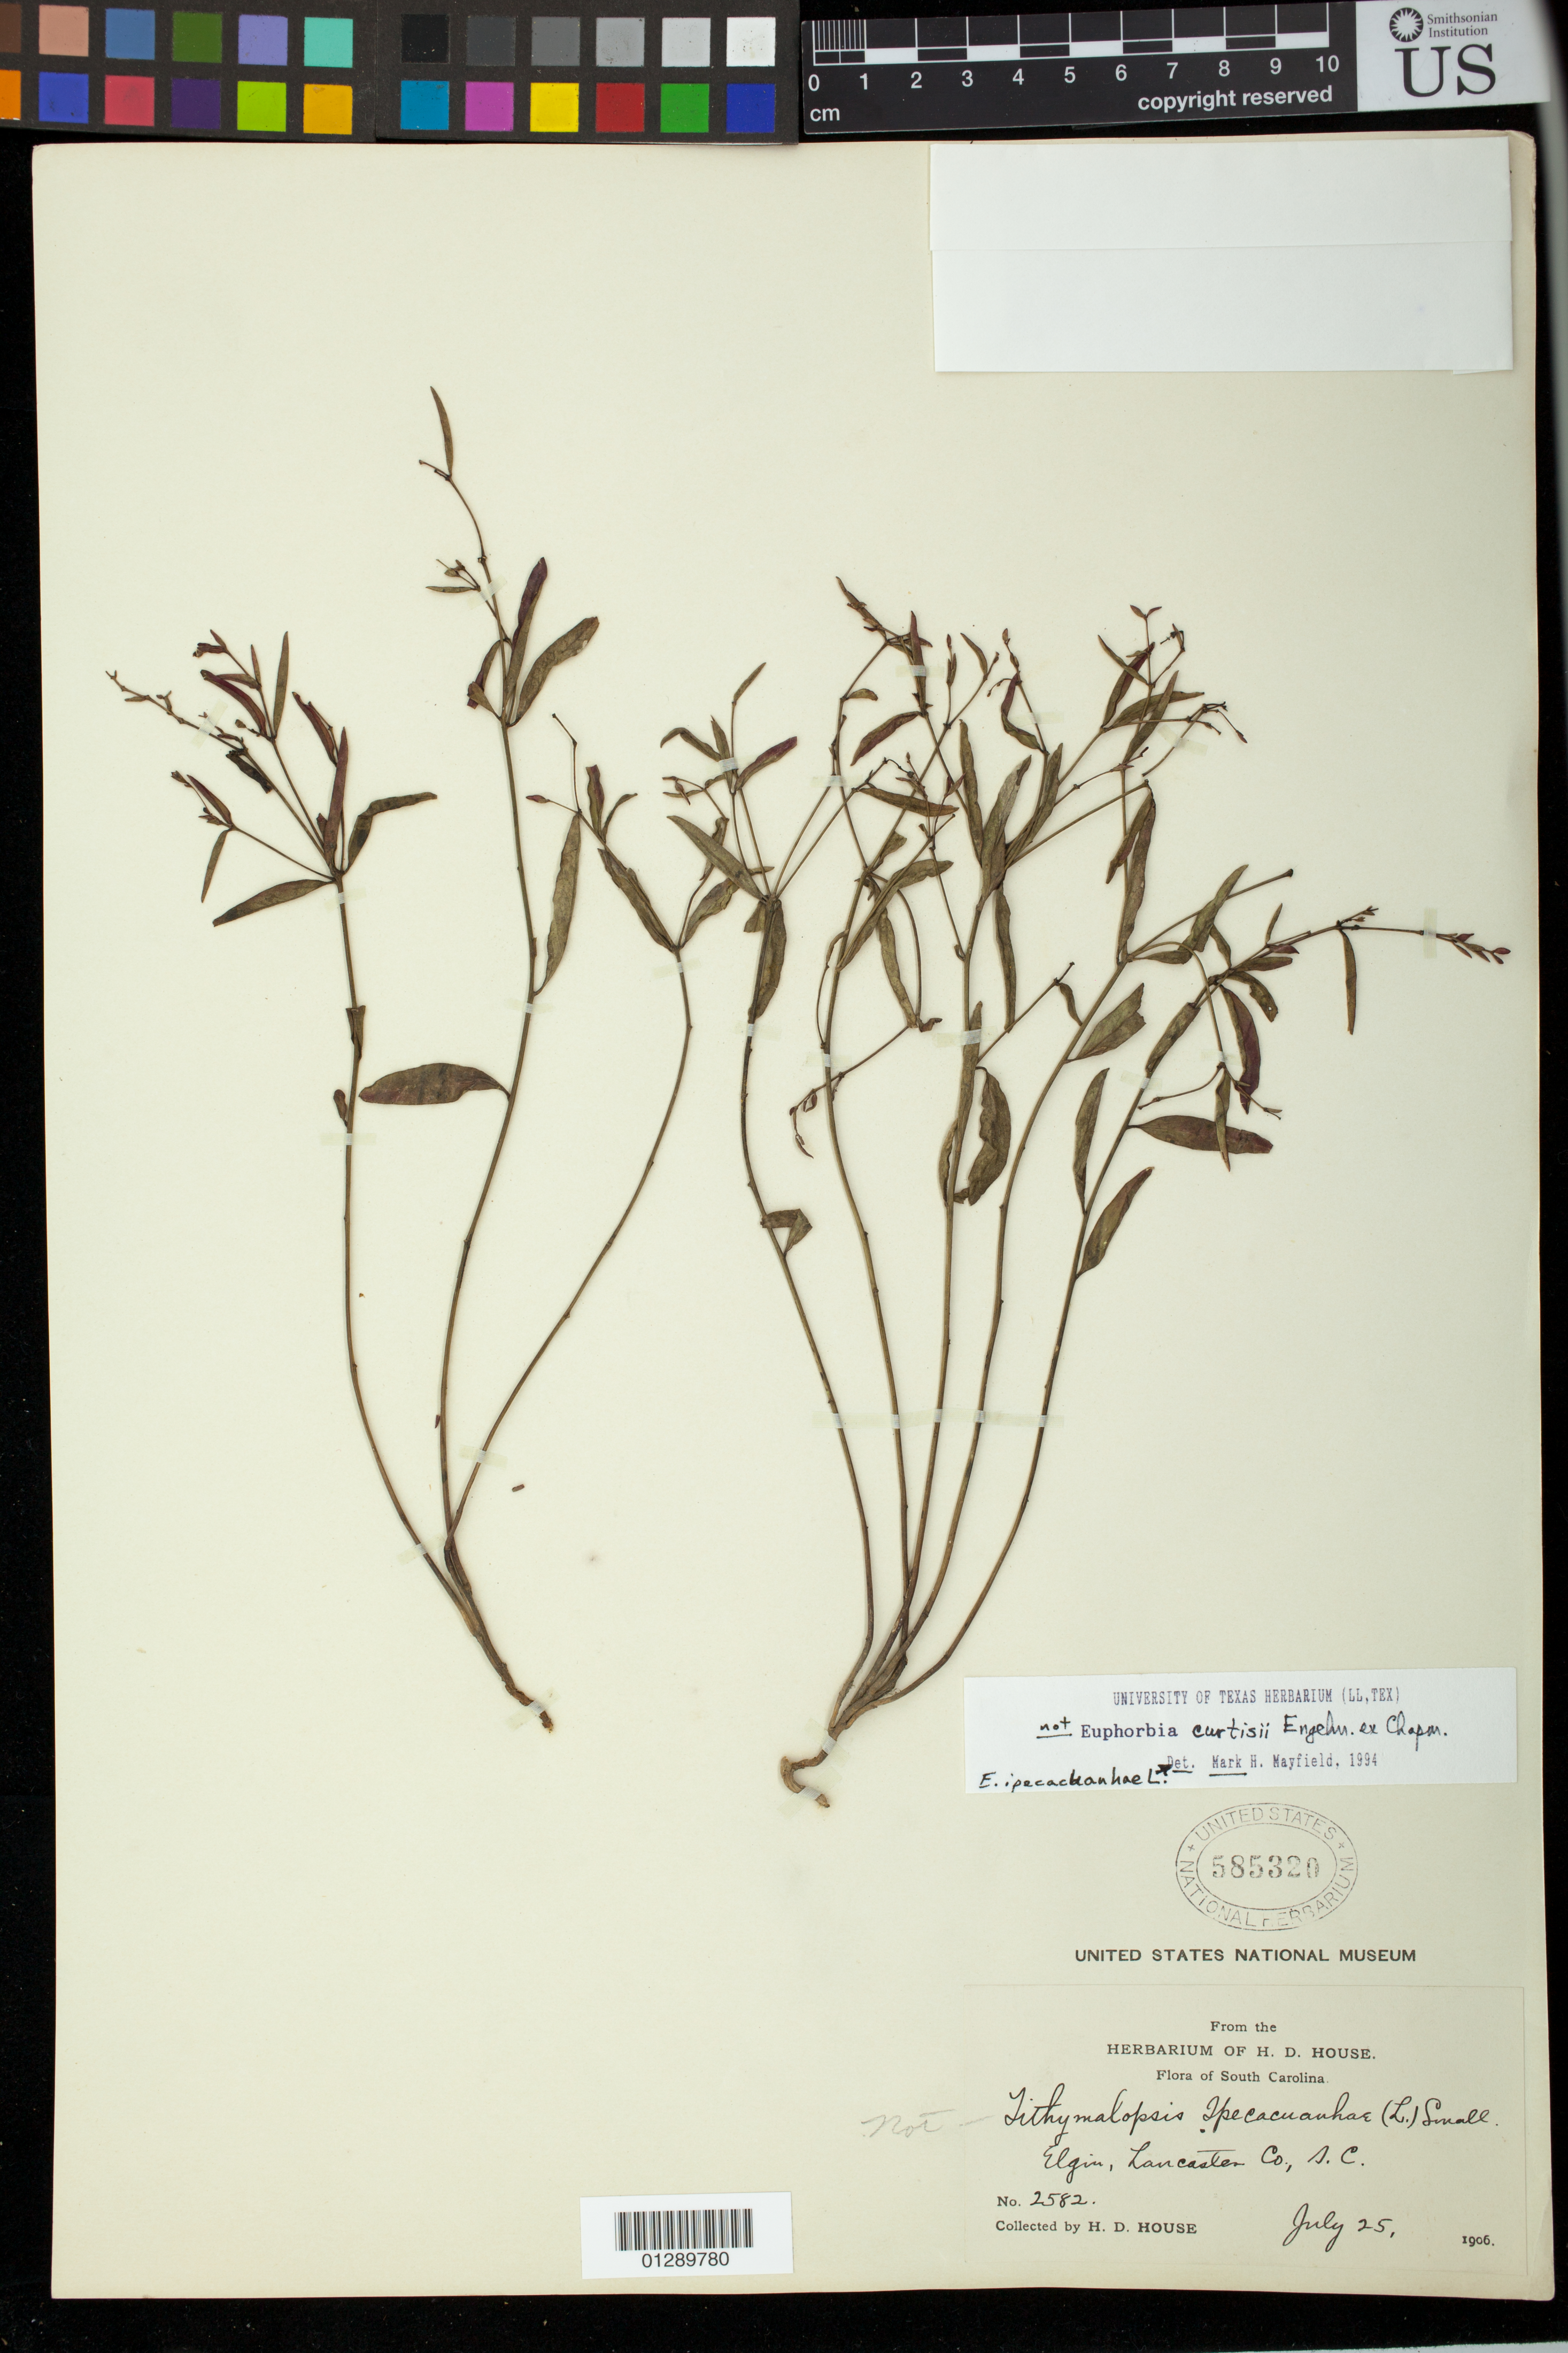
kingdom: Plantae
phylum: Tracheophyta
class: Magnoliopsida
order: Malpighiales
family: Euphorbiaceae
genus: Euphorbia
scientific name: Euphorbia curtisii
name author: Engelm.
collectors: H. D. House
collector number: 2582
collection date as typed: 25 Jul 1906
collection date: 1906-07-25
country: United States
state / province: South Carolina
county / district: Lancaster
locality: Elgin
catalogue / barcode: US 585320